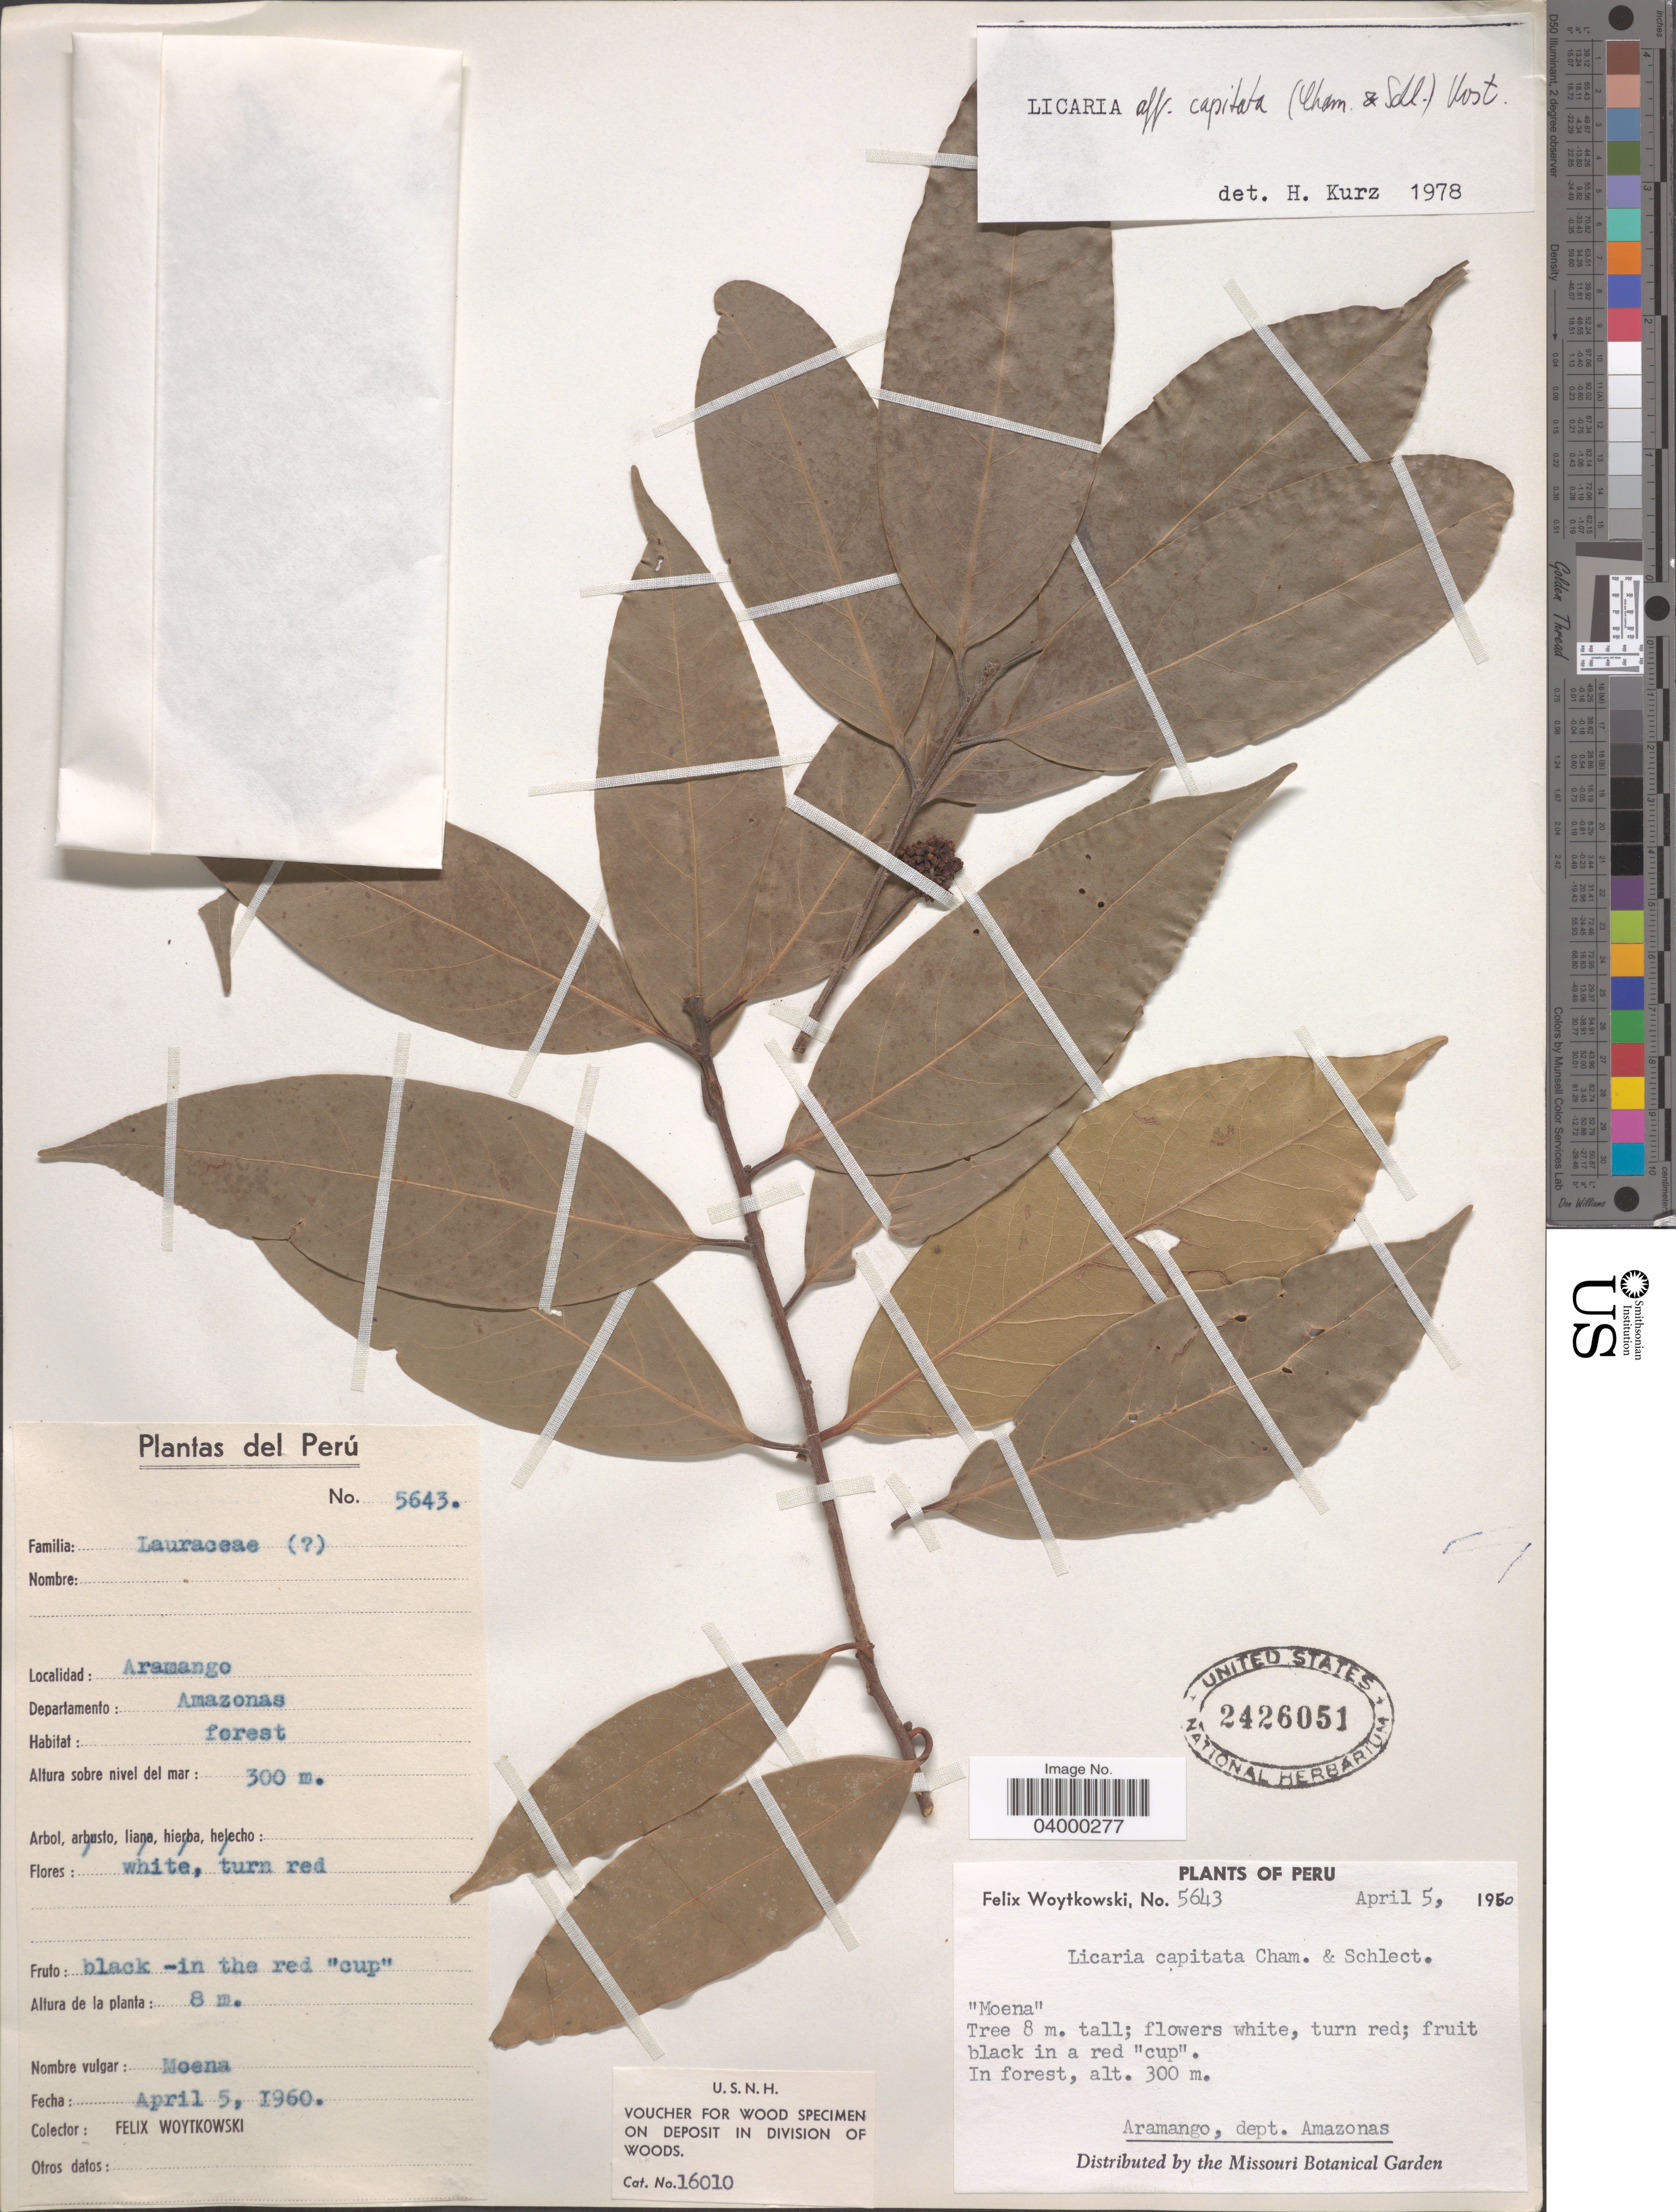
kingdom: Plantae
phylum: Tracheophyta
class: Magnoliopsida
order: Laurales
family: Lauraceae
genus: Licaria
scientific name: Licaria capitata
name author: (Schltdl. & Cham.) Kosterm.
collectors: F. Woytkowski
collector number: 5643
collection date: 1950-04-05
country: Peru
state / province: Amazonas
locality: Departamento: Amazonas. Aramango.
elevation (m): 300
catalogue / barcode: US 2426051